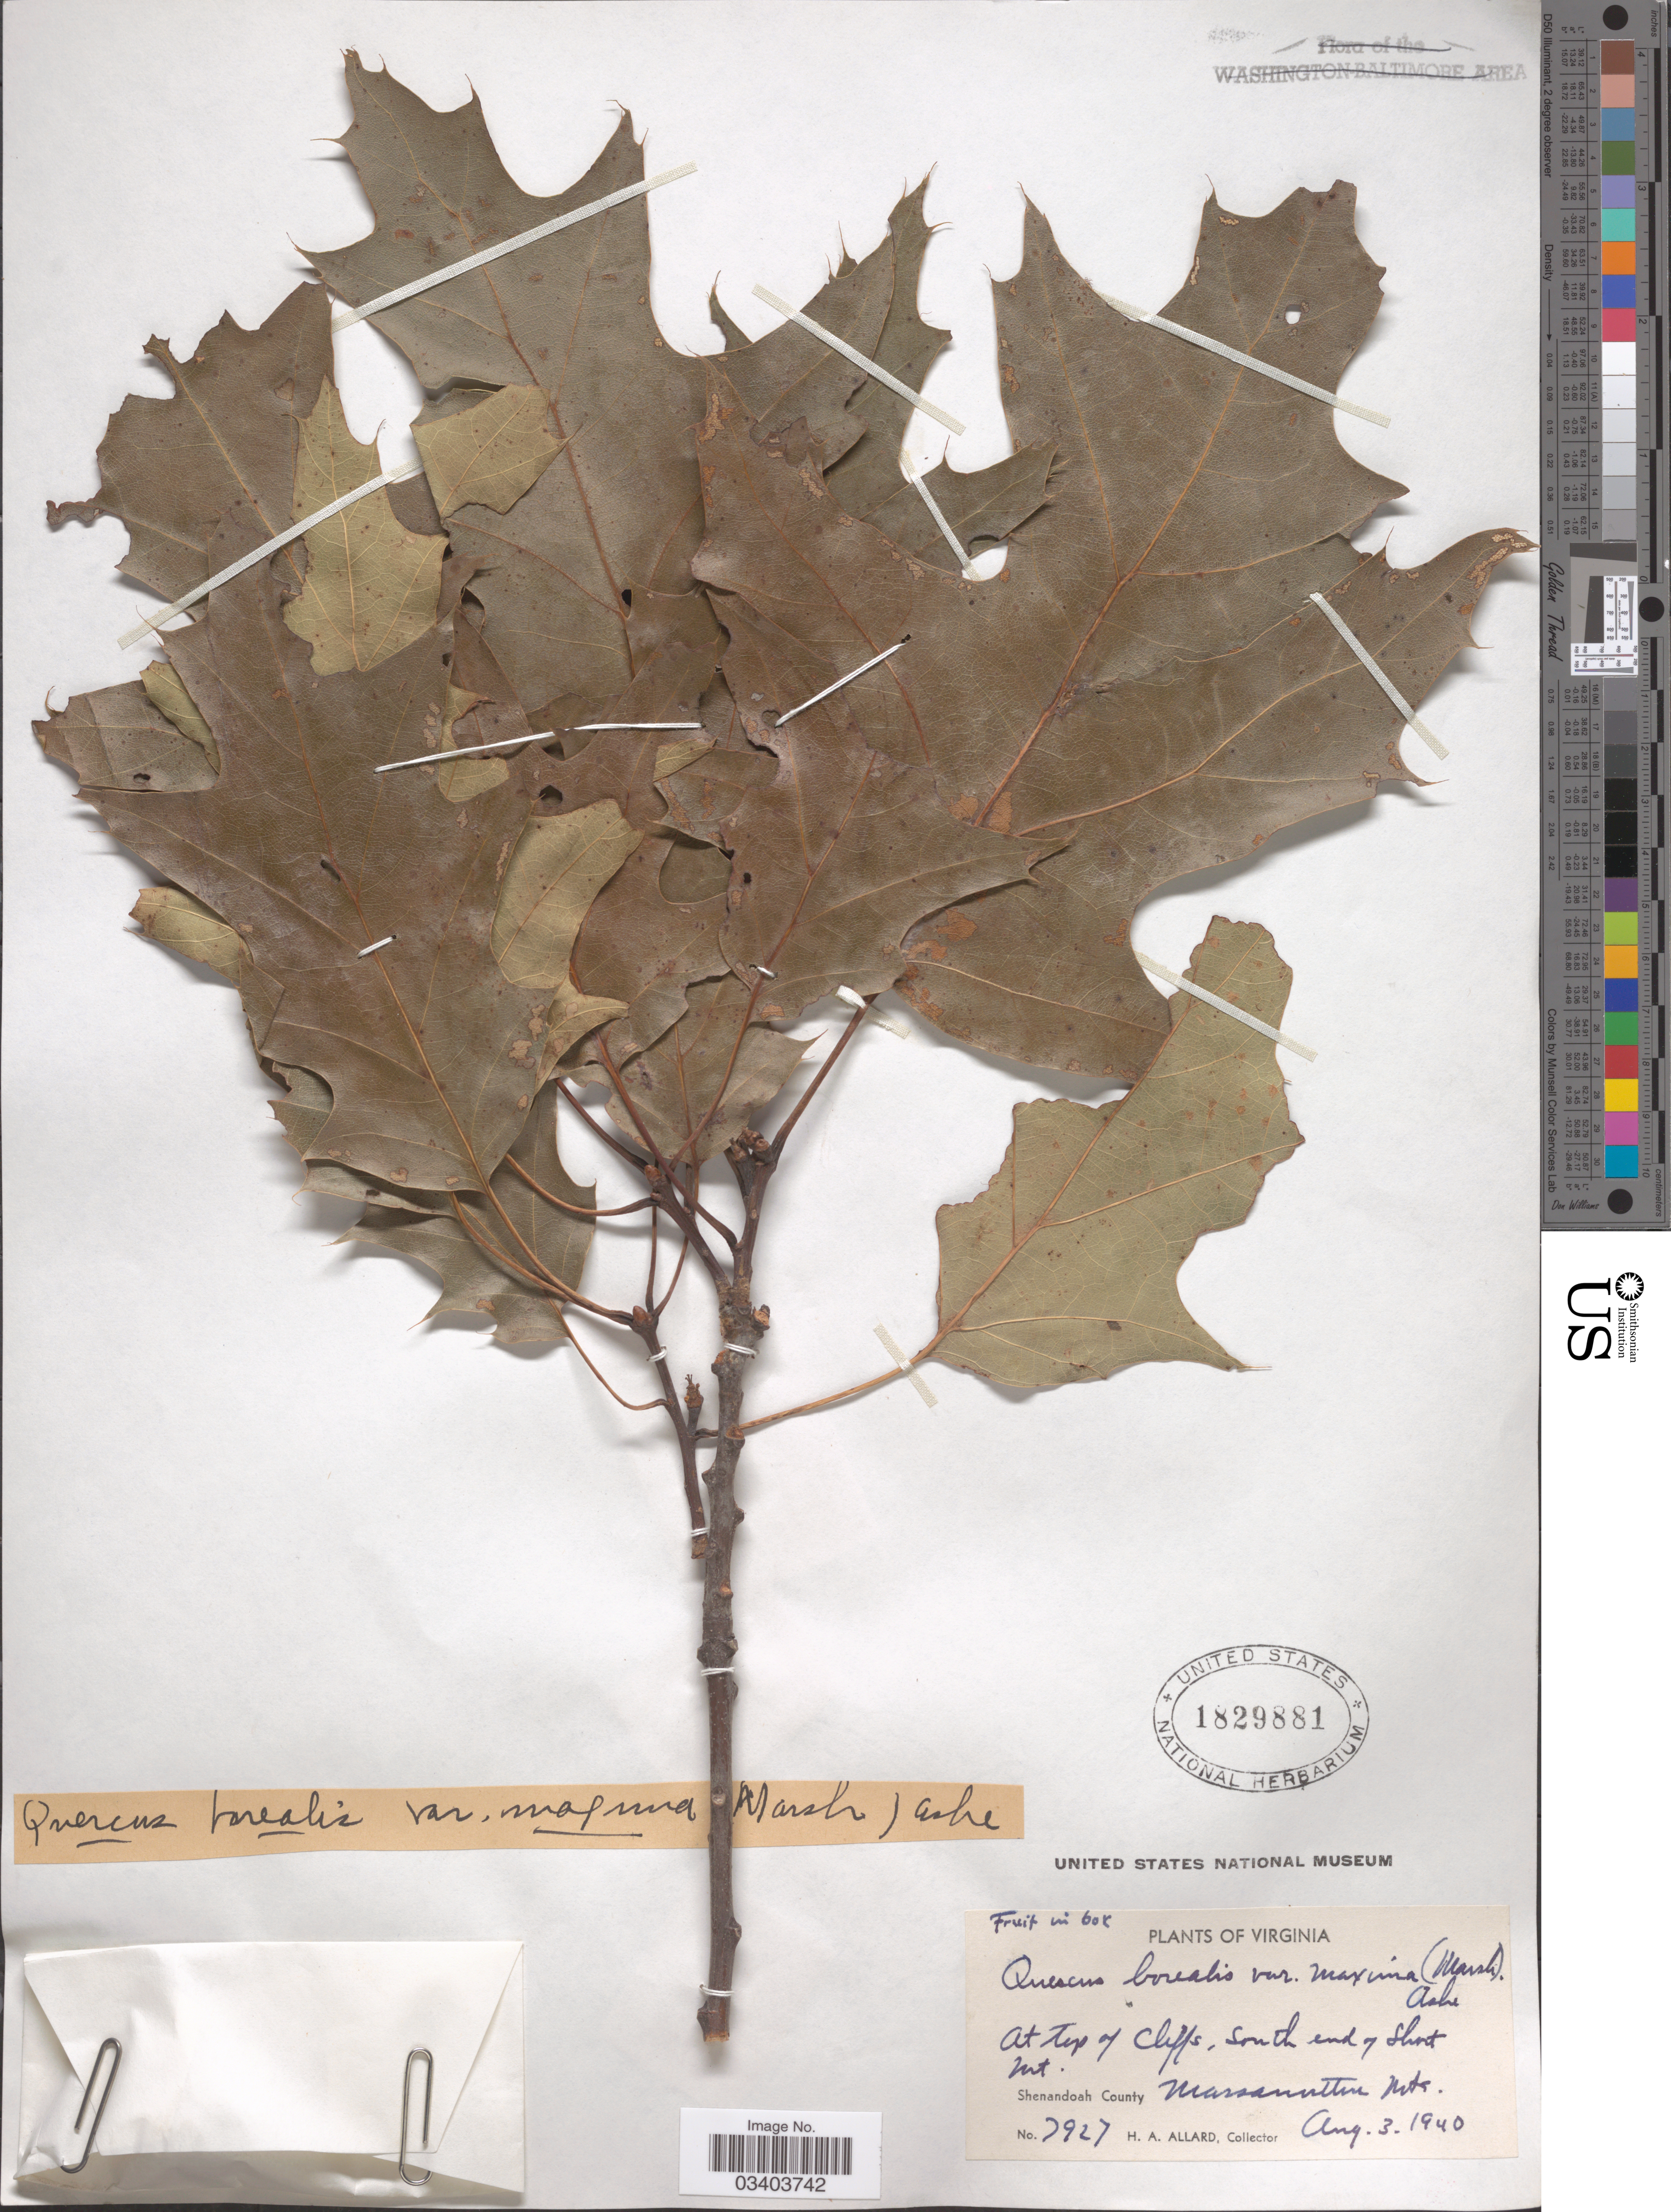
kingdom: Plantae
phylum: Tracheophyta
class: Magnoliopsida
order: Fagales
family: Fagaceae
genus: Quercus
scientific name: Quercus borealis var. maxima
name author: (Marshall) Sarg.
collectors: H. A. Allard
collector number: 7927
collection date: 1940-08-03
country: United States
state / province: Virginia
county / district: Shenandoah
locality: At top of Cliffs, South end of Short Mt. Shenandoah County. Massanutten Mts.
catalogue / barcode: US 1829881